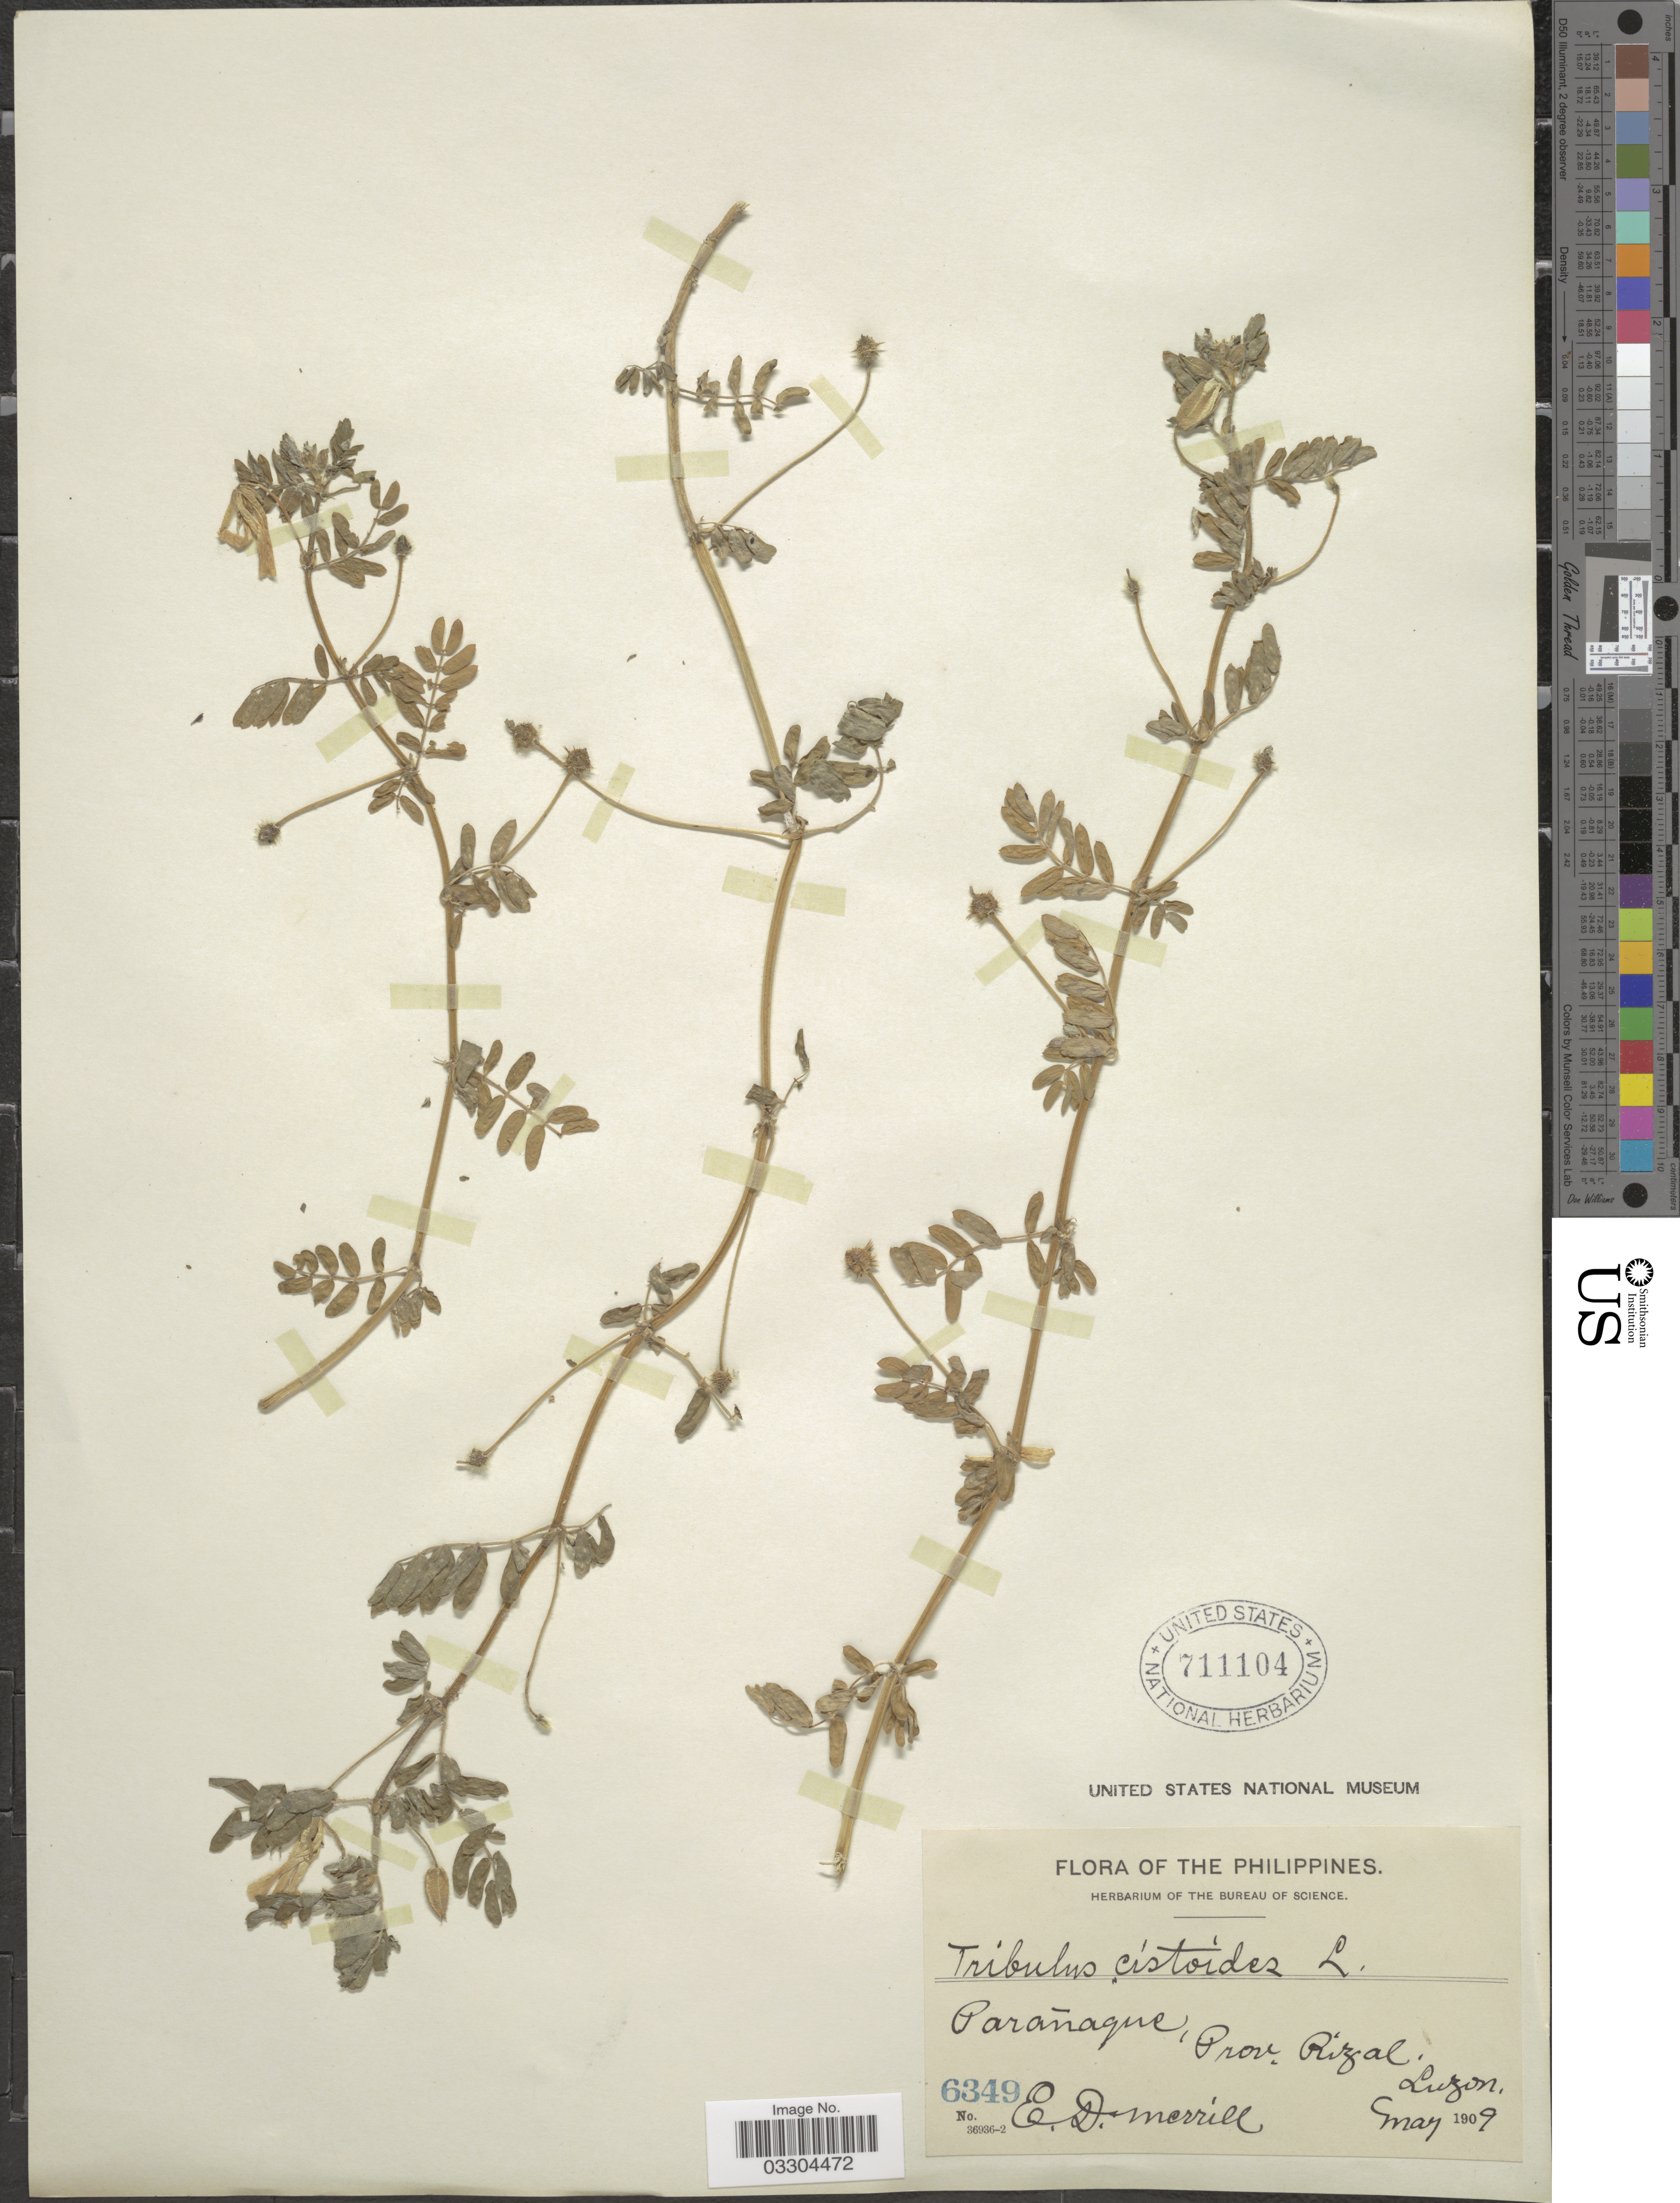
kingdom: Plantae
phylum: Tracheophyta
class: Magnoliopsida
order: Zygophyllales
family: Zygophyllaceae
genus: Tribulus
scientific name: Tribulus cistoides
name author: L.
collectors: E. D. Merrill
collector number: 6349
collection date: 1909-05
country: Philippines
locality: Parañaque, Prov. Rizal, Luzon.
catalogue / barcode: US 711104